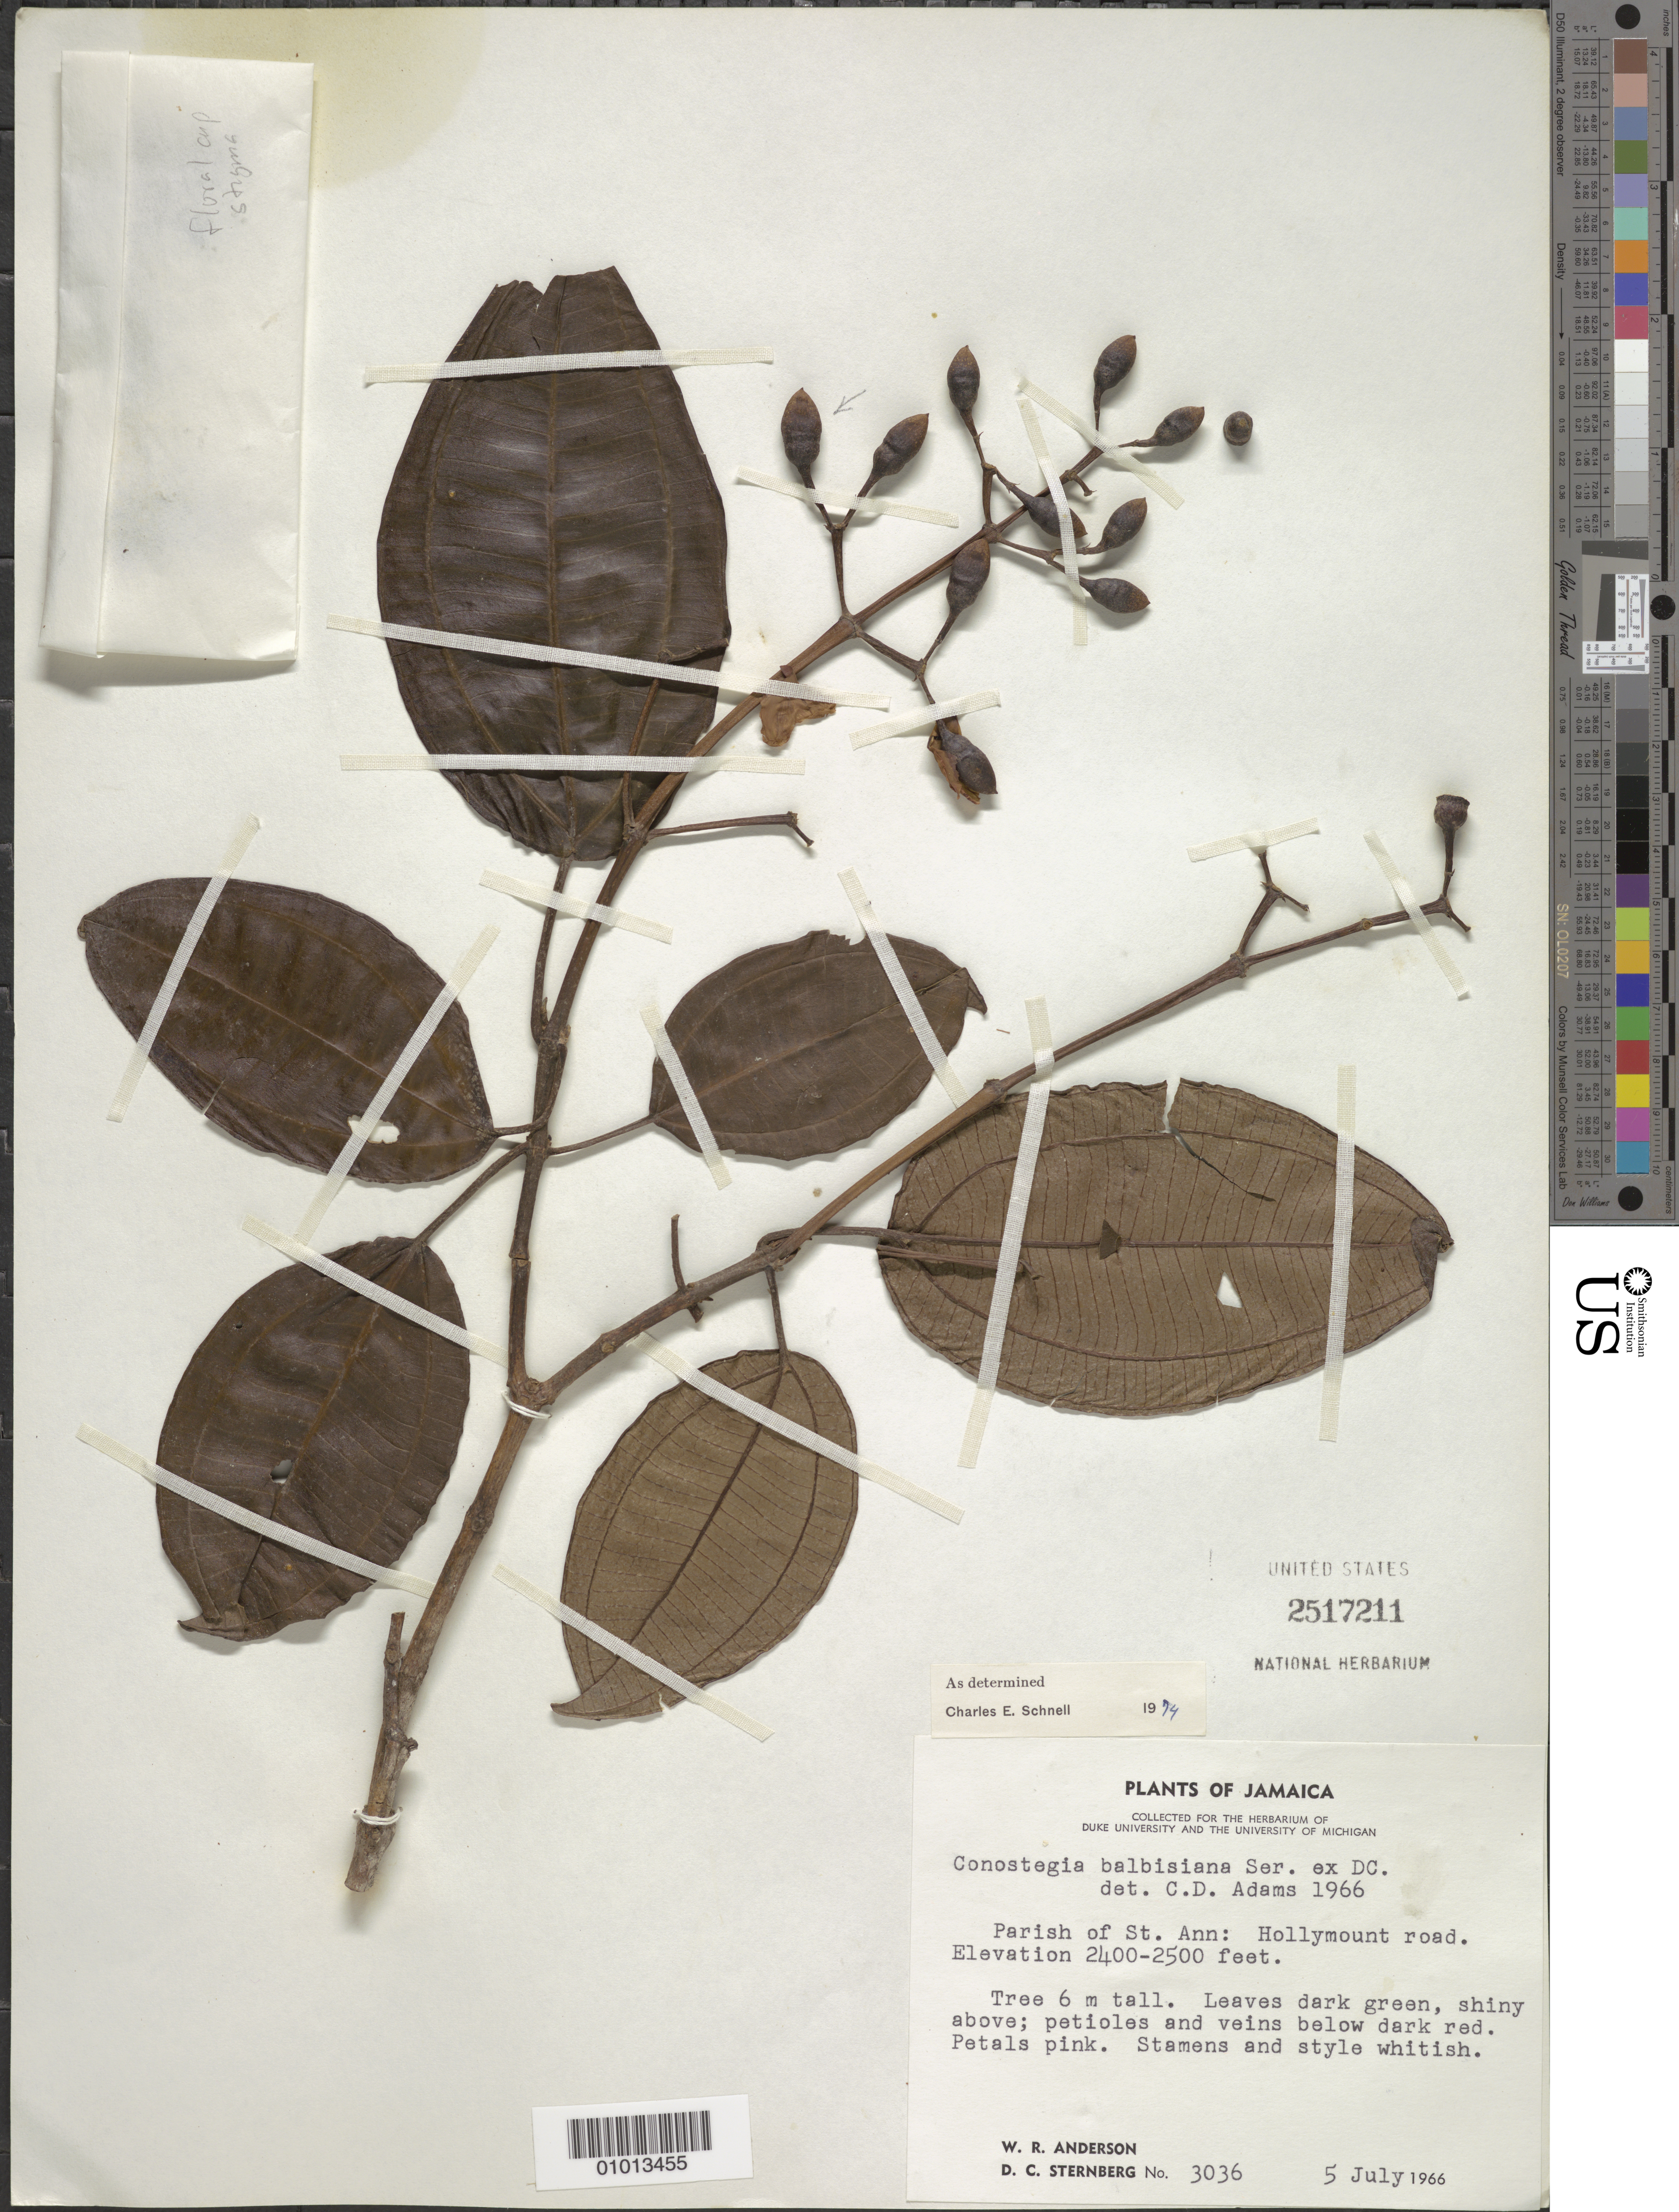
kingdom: Plantae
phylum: Tracheophyta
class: Magnoliopsida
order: Myrtales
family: Melastomataceae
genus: Conostegia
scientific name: Conostegia balbisiana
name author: Ser. ex DC.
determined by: Schnell, C. E.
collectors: W. R. Anderson & D. Sternberg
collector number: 3036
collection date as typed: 05 Jul 1966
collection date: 1966-07-05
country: Jamaica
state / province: Saint Ann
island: Jamaica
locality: Hollymount road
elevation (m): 732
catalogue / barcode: US 2517211